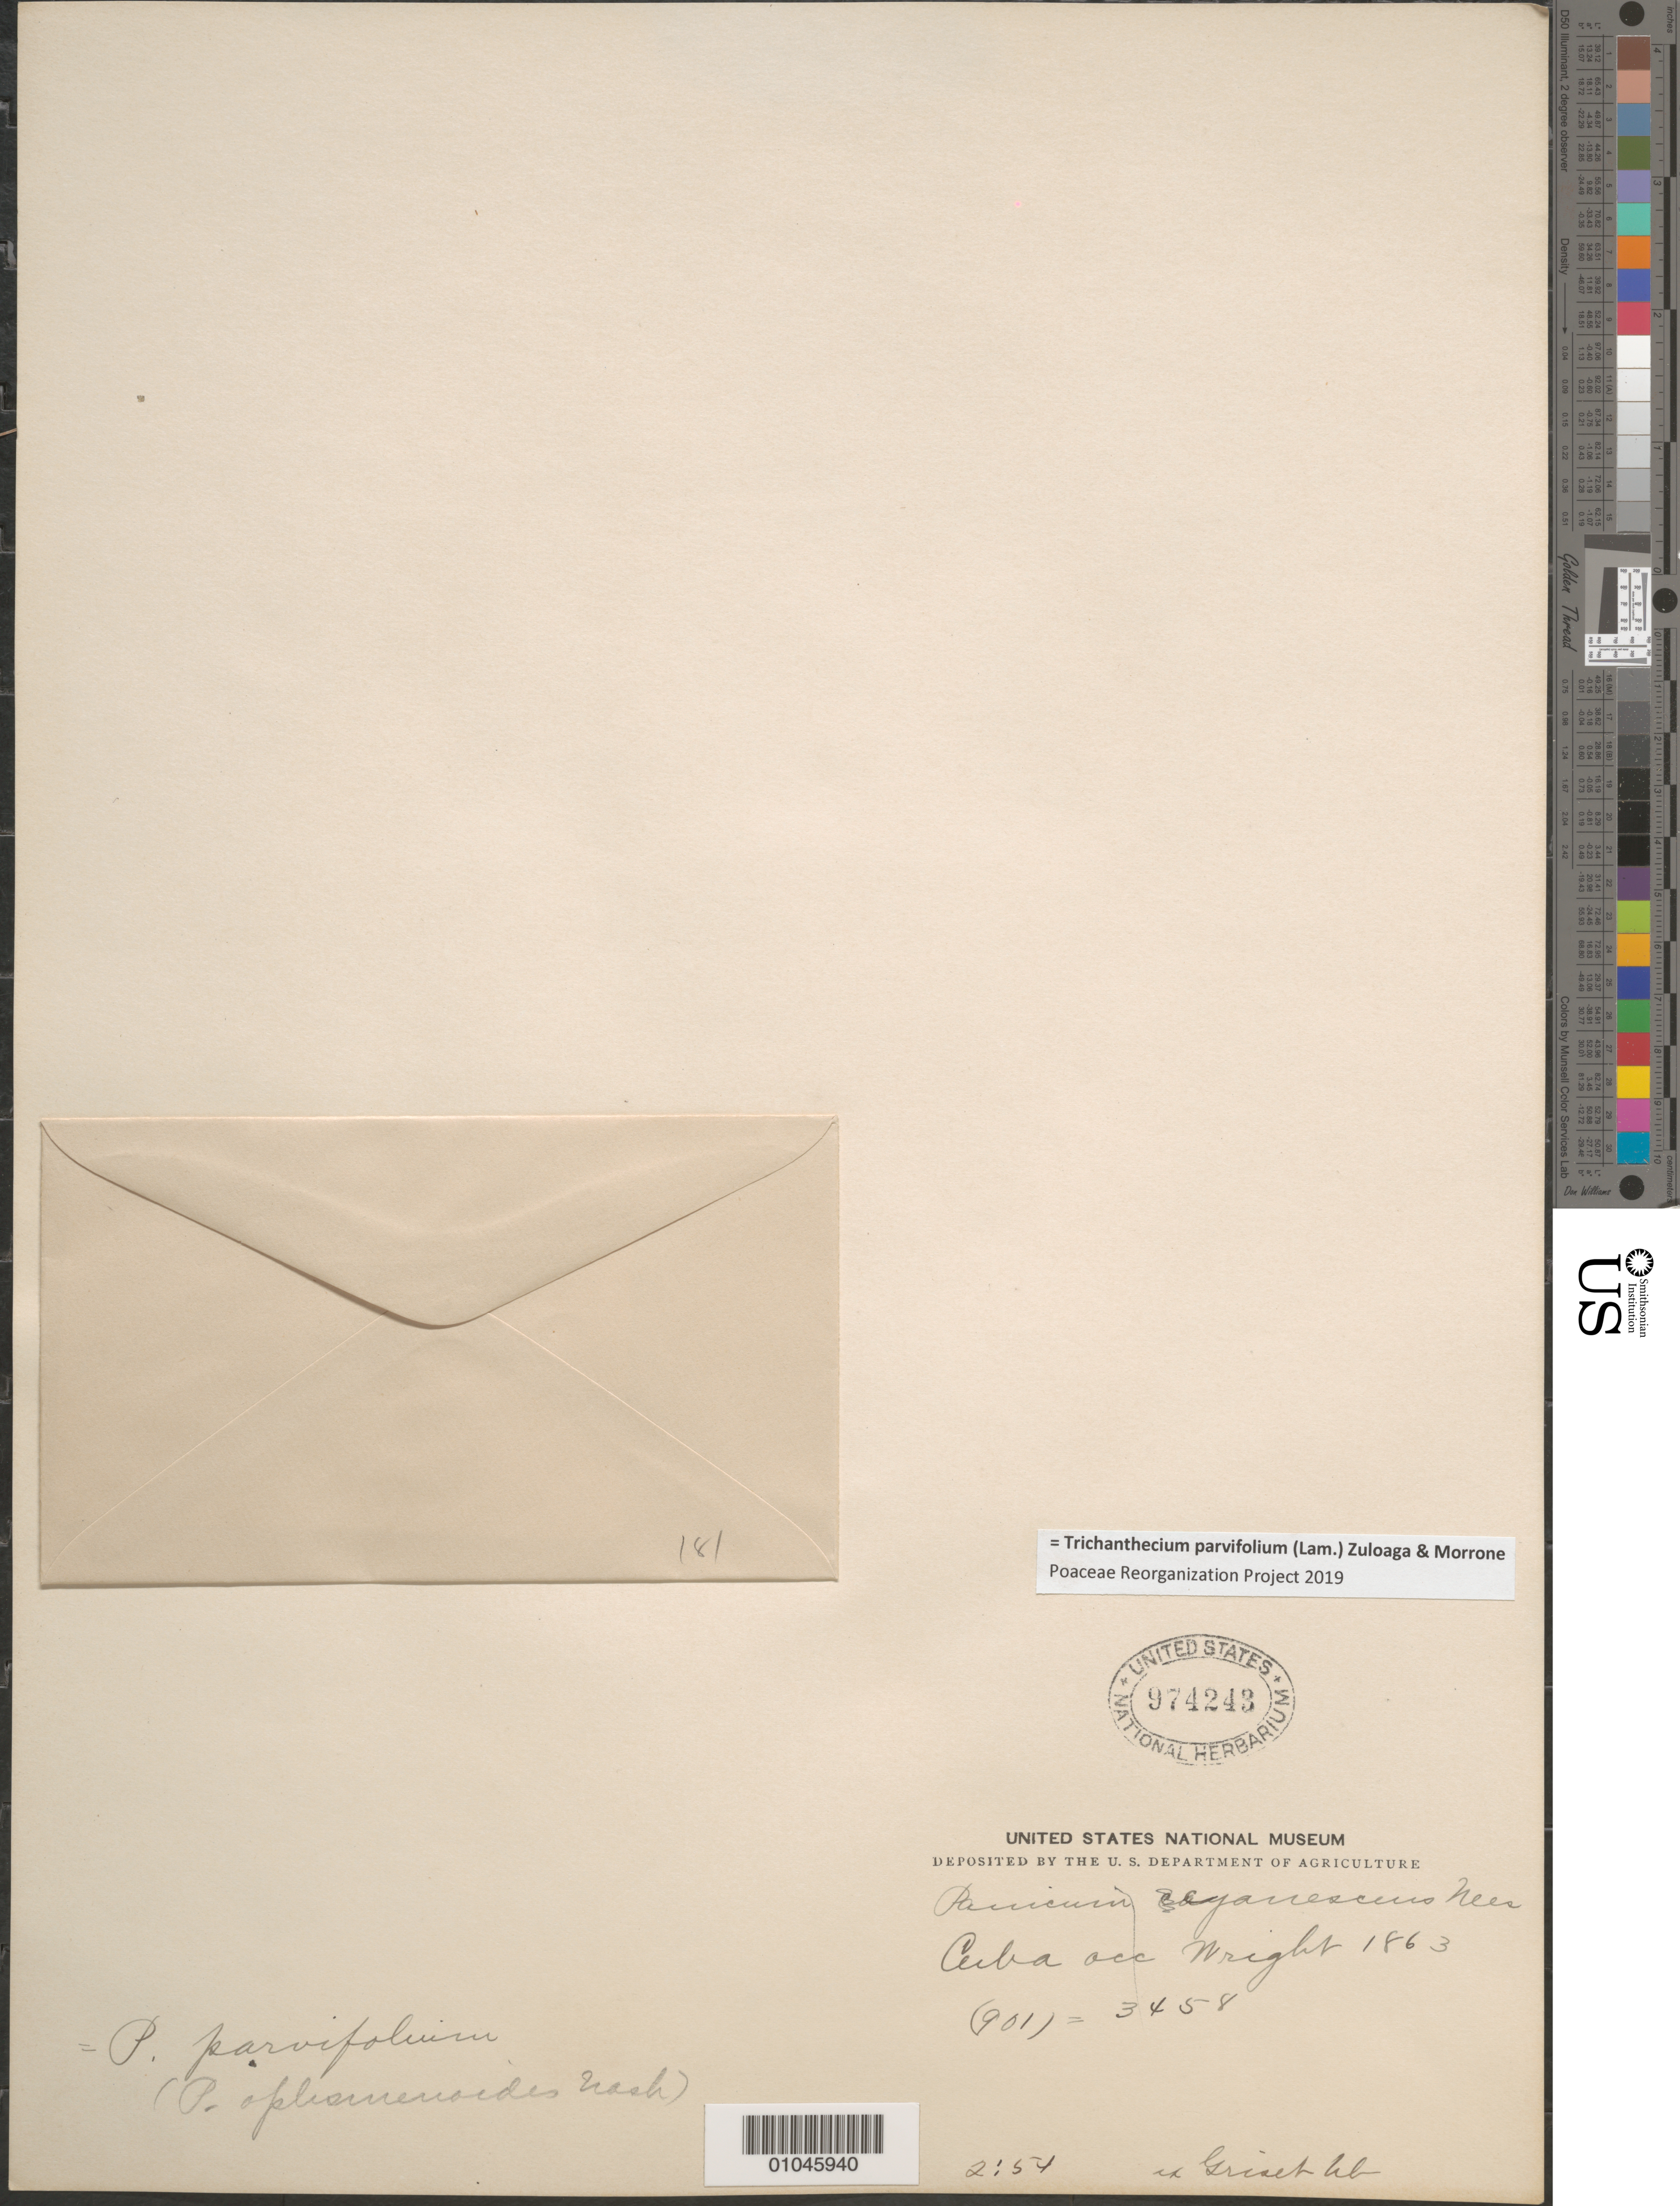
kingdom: Plantae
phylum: Tracheophyta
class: Liliopsida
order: Poales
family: Poaceae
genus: Panicum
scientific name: Panicum parvifolium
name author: Lam.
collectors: Wright, --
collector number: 901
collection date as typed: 1863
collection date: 1863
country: Cuba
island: Cuba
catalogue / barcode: US 974243